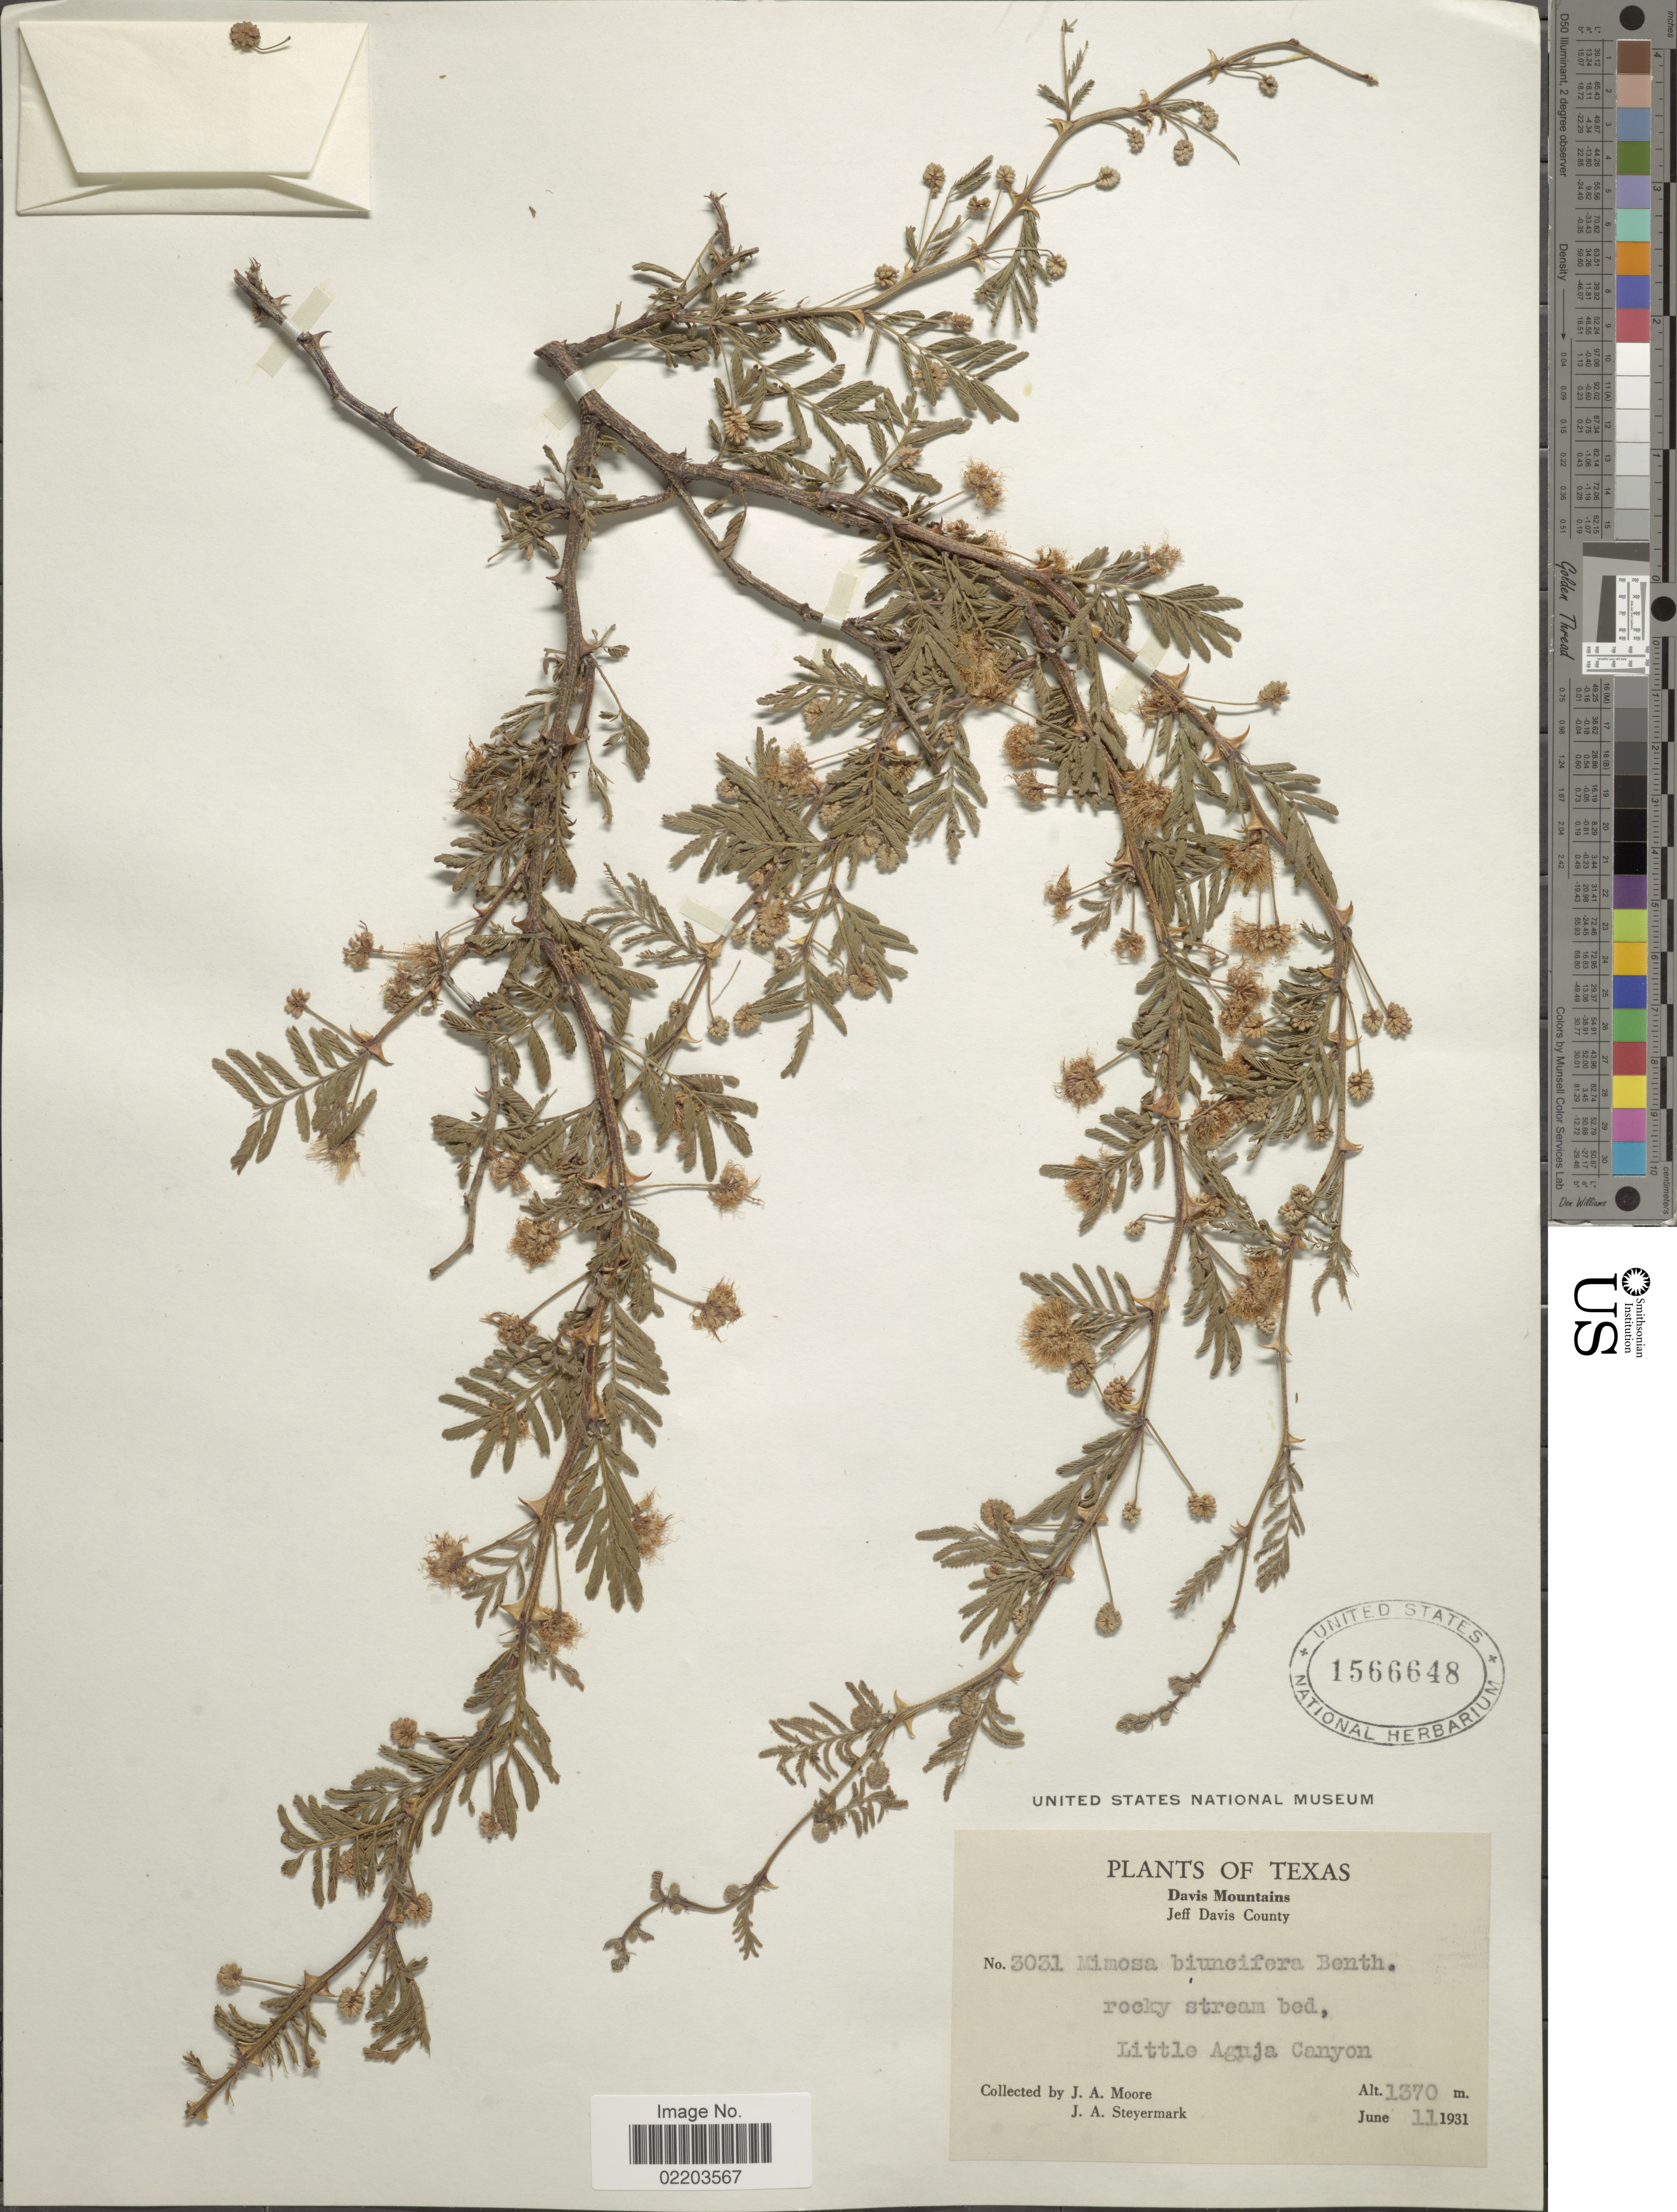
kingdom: Plantae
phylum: Tracheophyta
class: Magnoliopsida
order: Fabales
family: Fabaceae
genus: Mimosa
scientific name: Mimosa biuncifera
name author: Benth.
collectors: J. A. Moore & J. Steyermark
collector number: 3031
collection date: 1931-06-11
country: United States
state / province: Texas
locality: Davis Mountains, Jeff Davis County, rocky stream bed, Little Aguja Canyon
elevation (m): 1370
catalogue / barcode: US 1566648